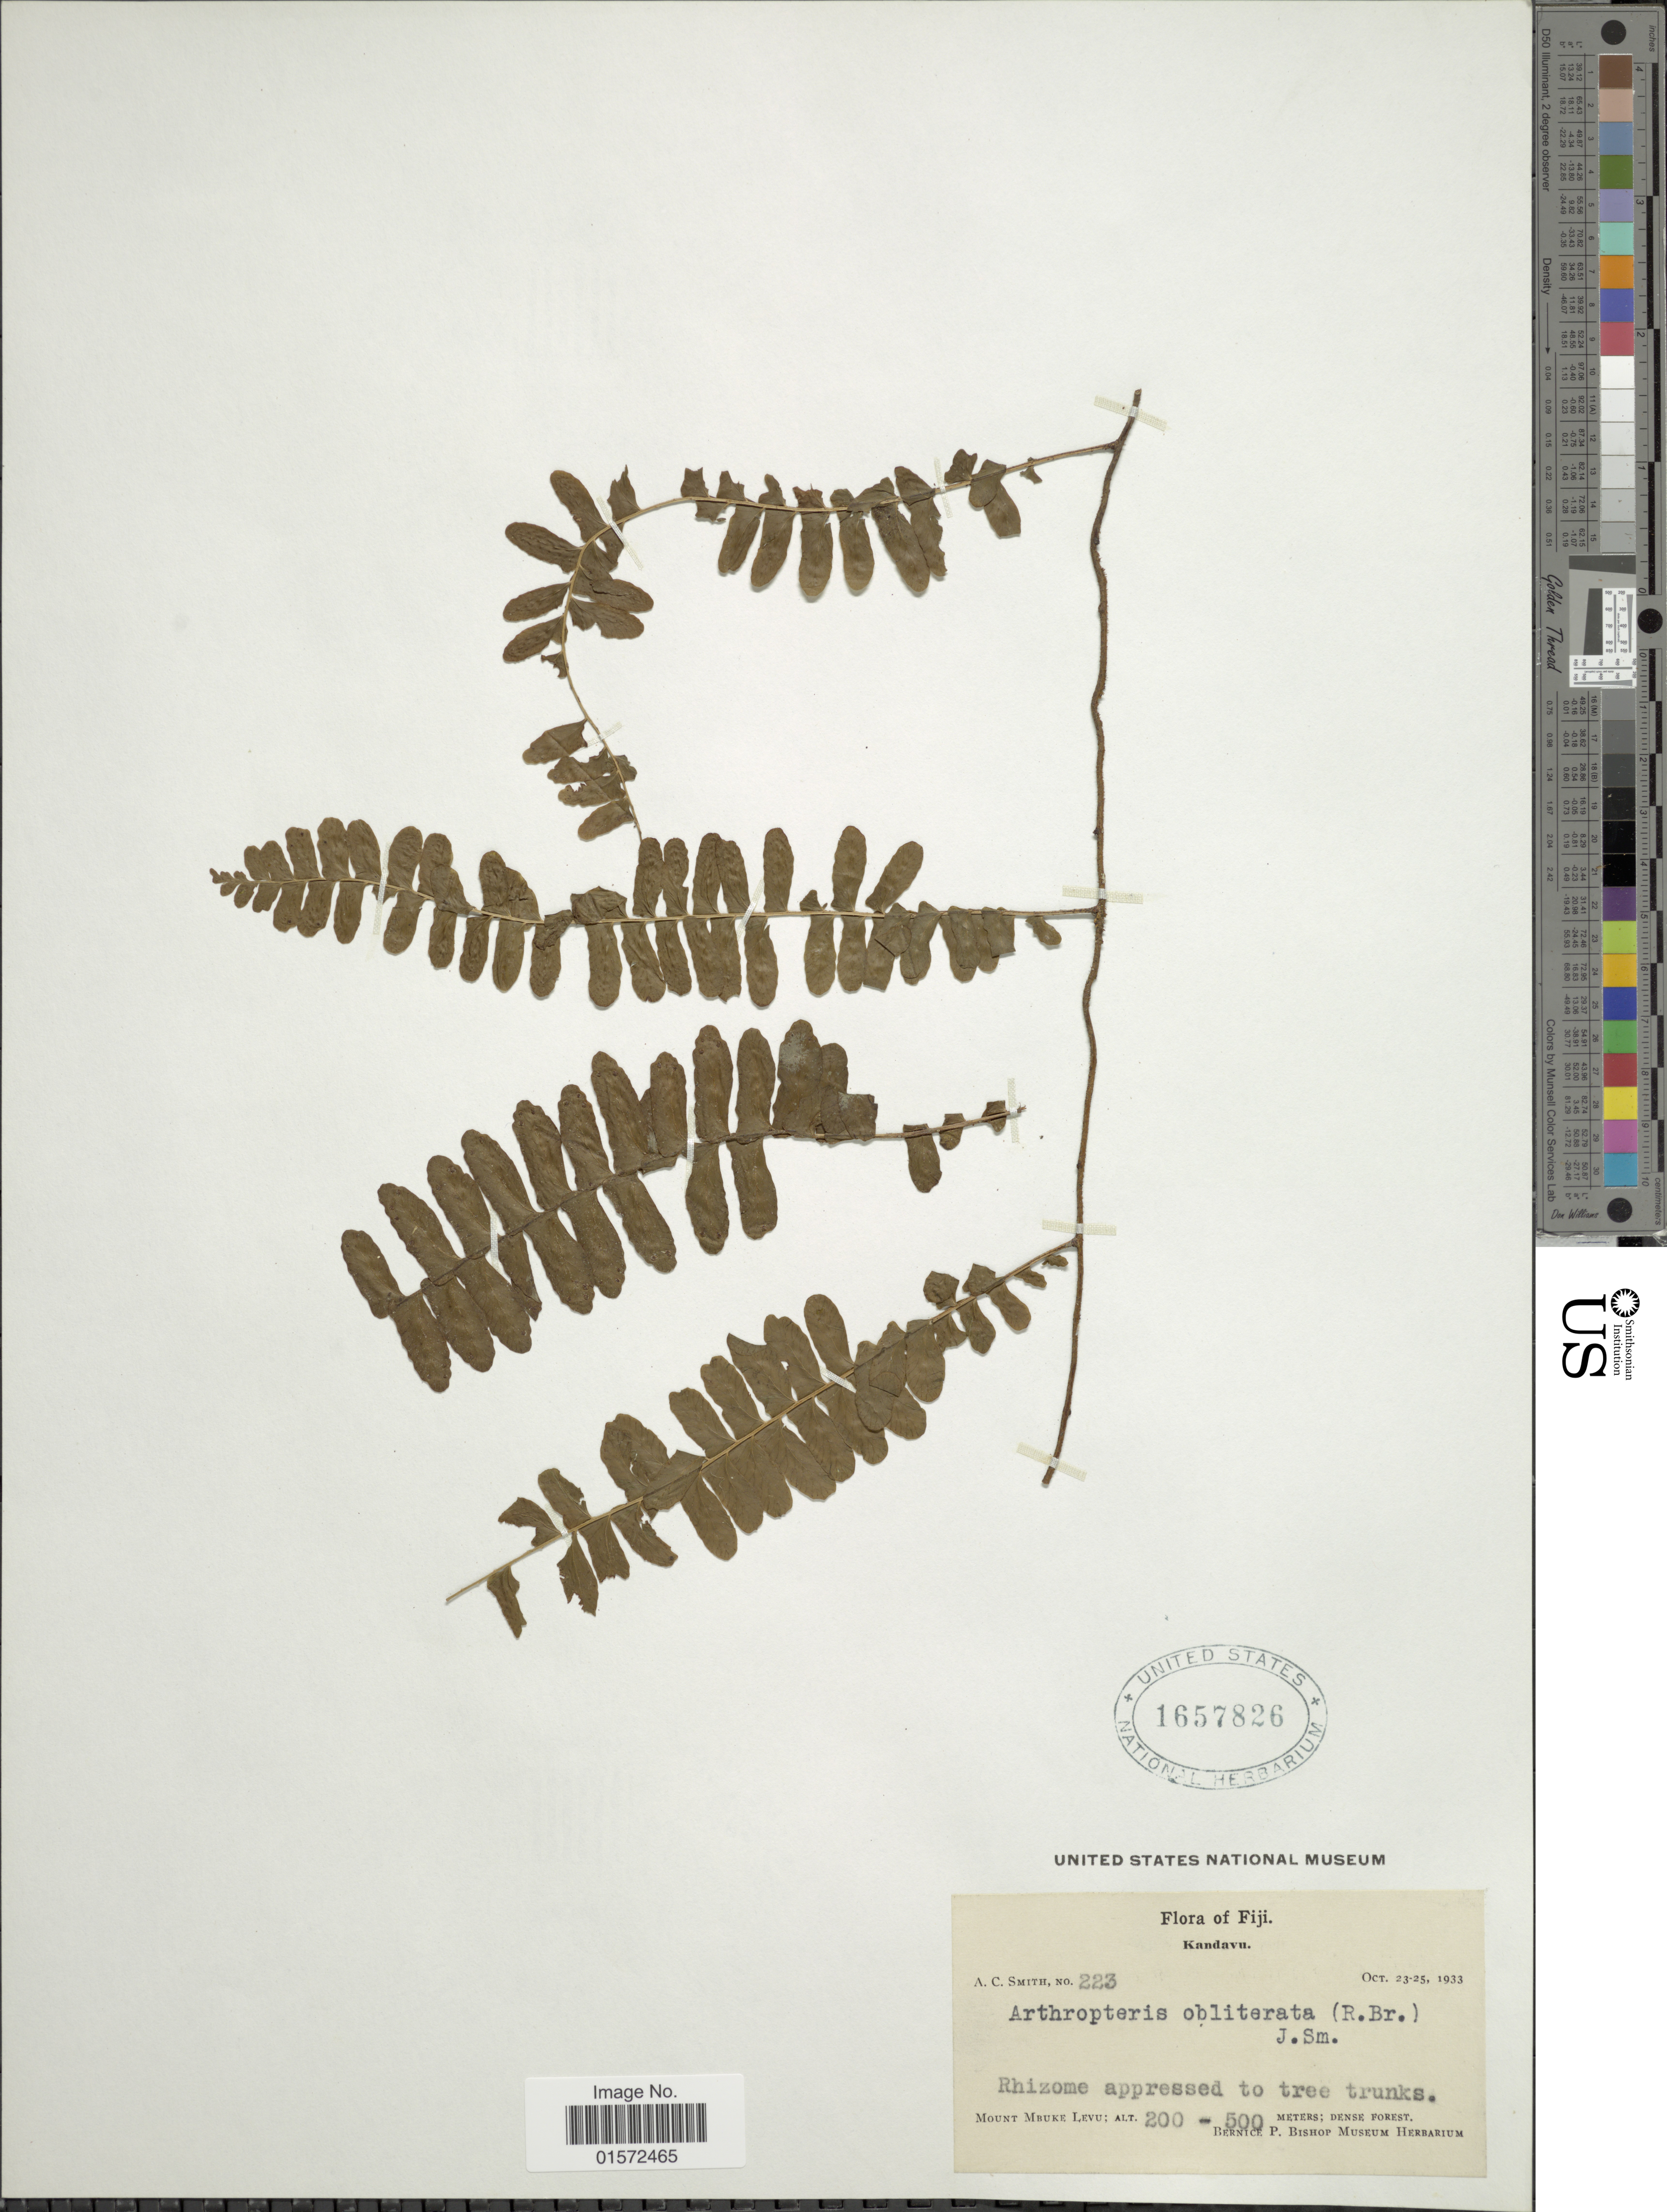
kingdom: Plantae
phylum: Tracheophyta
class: Polypodiopsida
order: Polypodiales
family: Tectariaceae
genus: Arthropteris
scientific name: Arthropteris repens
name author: (Brack.) C. Chr.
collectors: A. C. Smith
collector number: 223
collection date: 1933-10-23/1933-10-25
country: Fiji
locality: Fiji, Kandavu, Mount Mbuke Levu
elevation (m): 200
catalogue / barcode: US 1657826